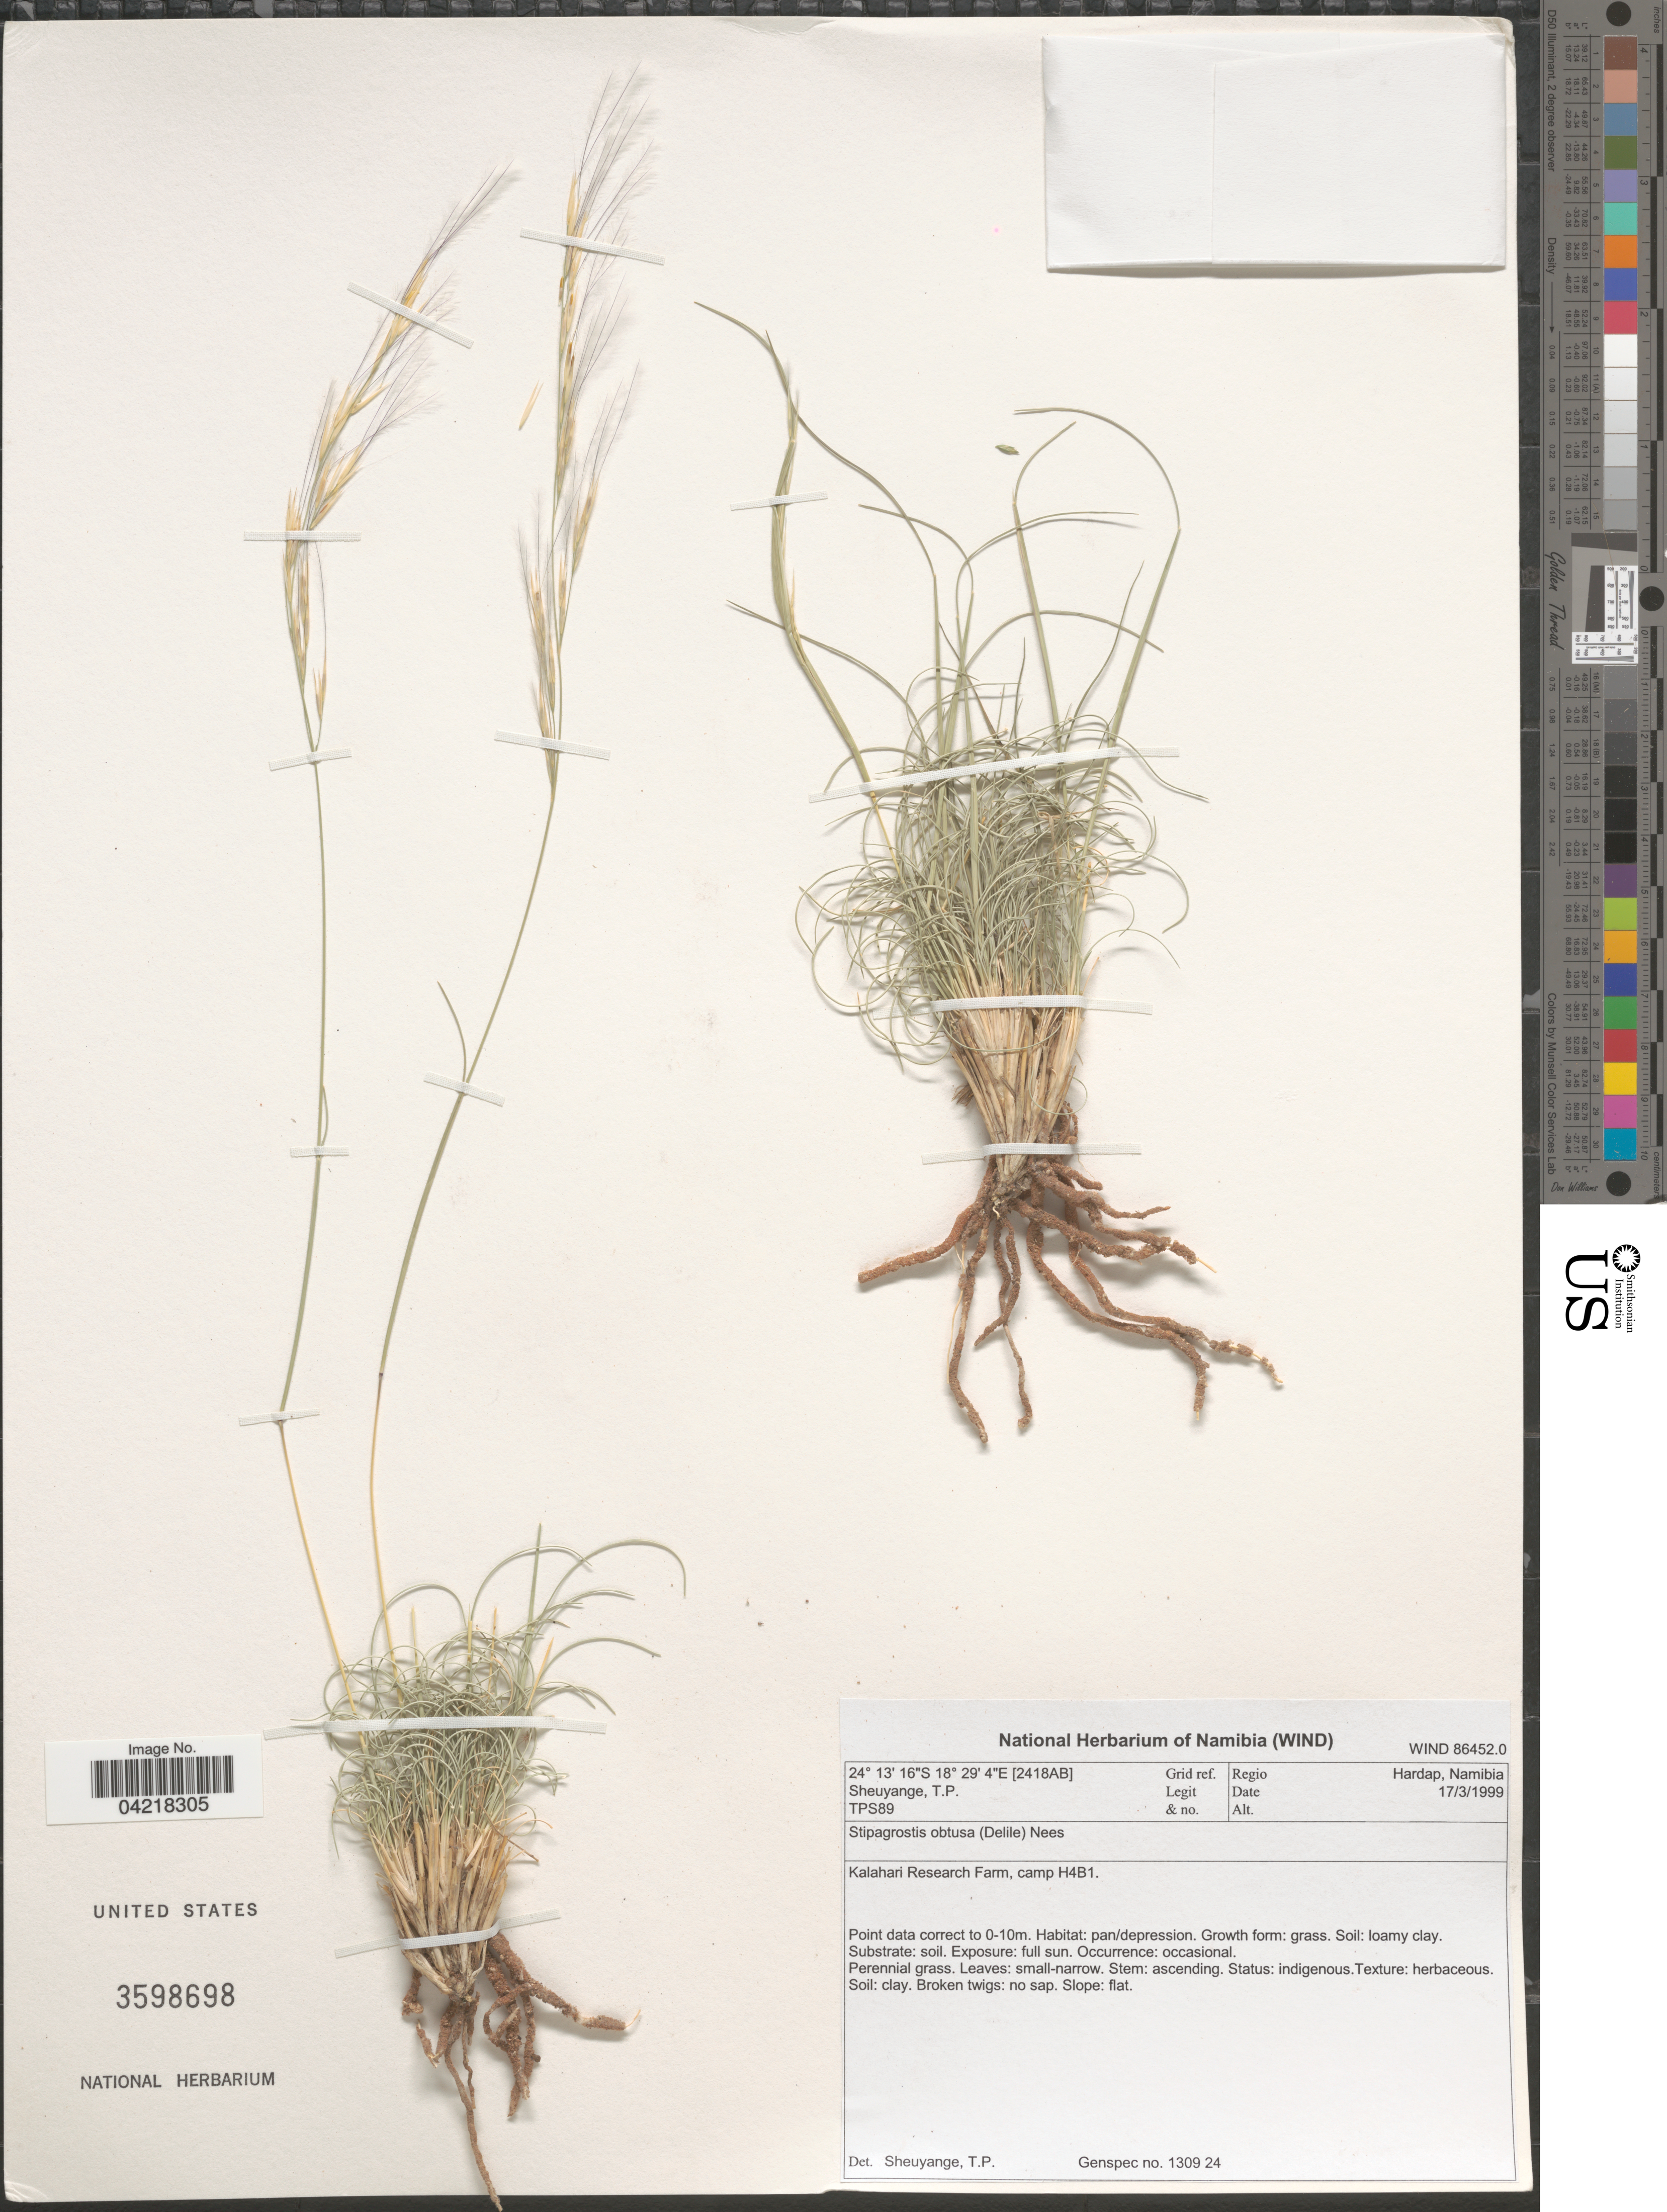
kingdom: Plantae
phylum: Tracheophyta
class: Liliopsida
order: Poales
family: Poaceae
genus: Stipagrostis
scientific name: Stipagrostis obtusa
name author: (Delile) Nees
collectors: T. Sheuyange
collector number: TPS89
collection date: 1999-03-17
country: Namibia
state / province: Hardap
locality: Kalahari Research Farm, camp H4B1. [2418AB] Grid ref. Regio Hardap, Namibia.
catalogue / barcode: US 3598698